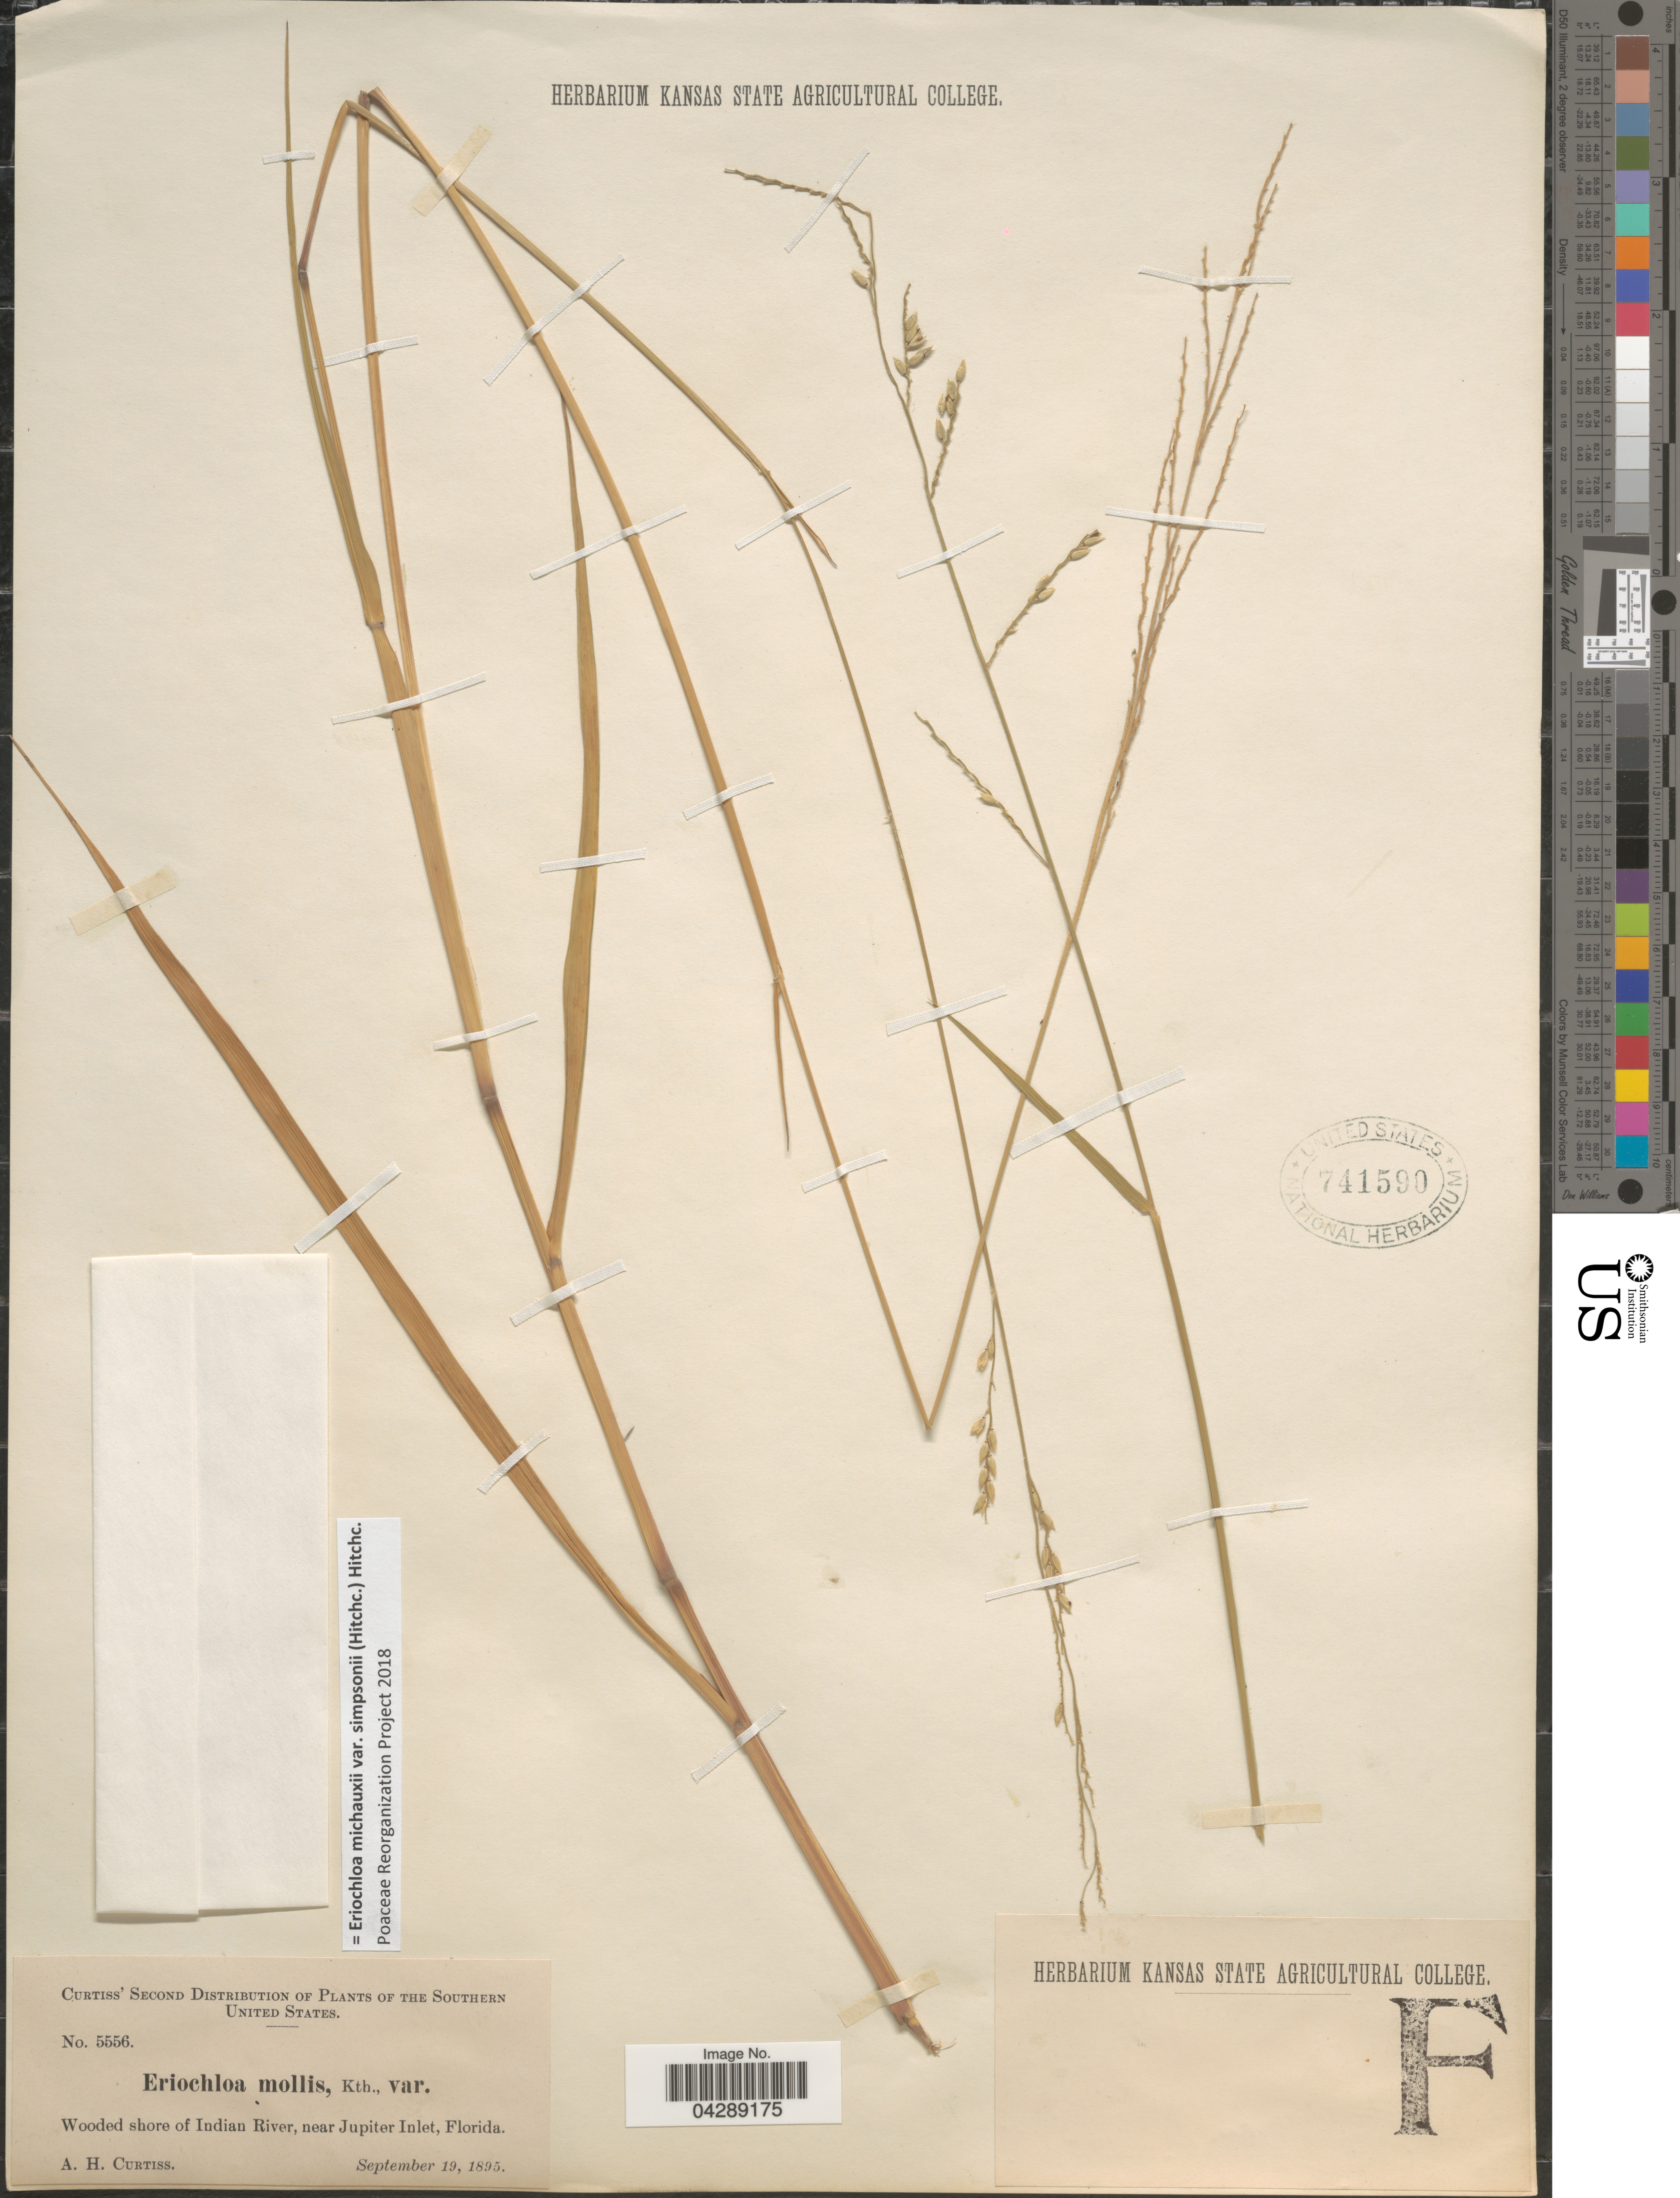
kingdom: Plantae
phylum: Tracheophyta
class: Liliopsida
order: Poales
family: Poaceae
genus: Eriochloa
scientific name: Eriochloa michauxii var. simpsonii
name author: Hitchc.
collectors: A. H. Curtiss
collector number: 5556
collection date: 1895-09-19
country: United States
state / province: Florida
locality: Southern United States. Wooded shore of Indian River, near Jupiter Inlet.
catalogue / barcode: US 741590